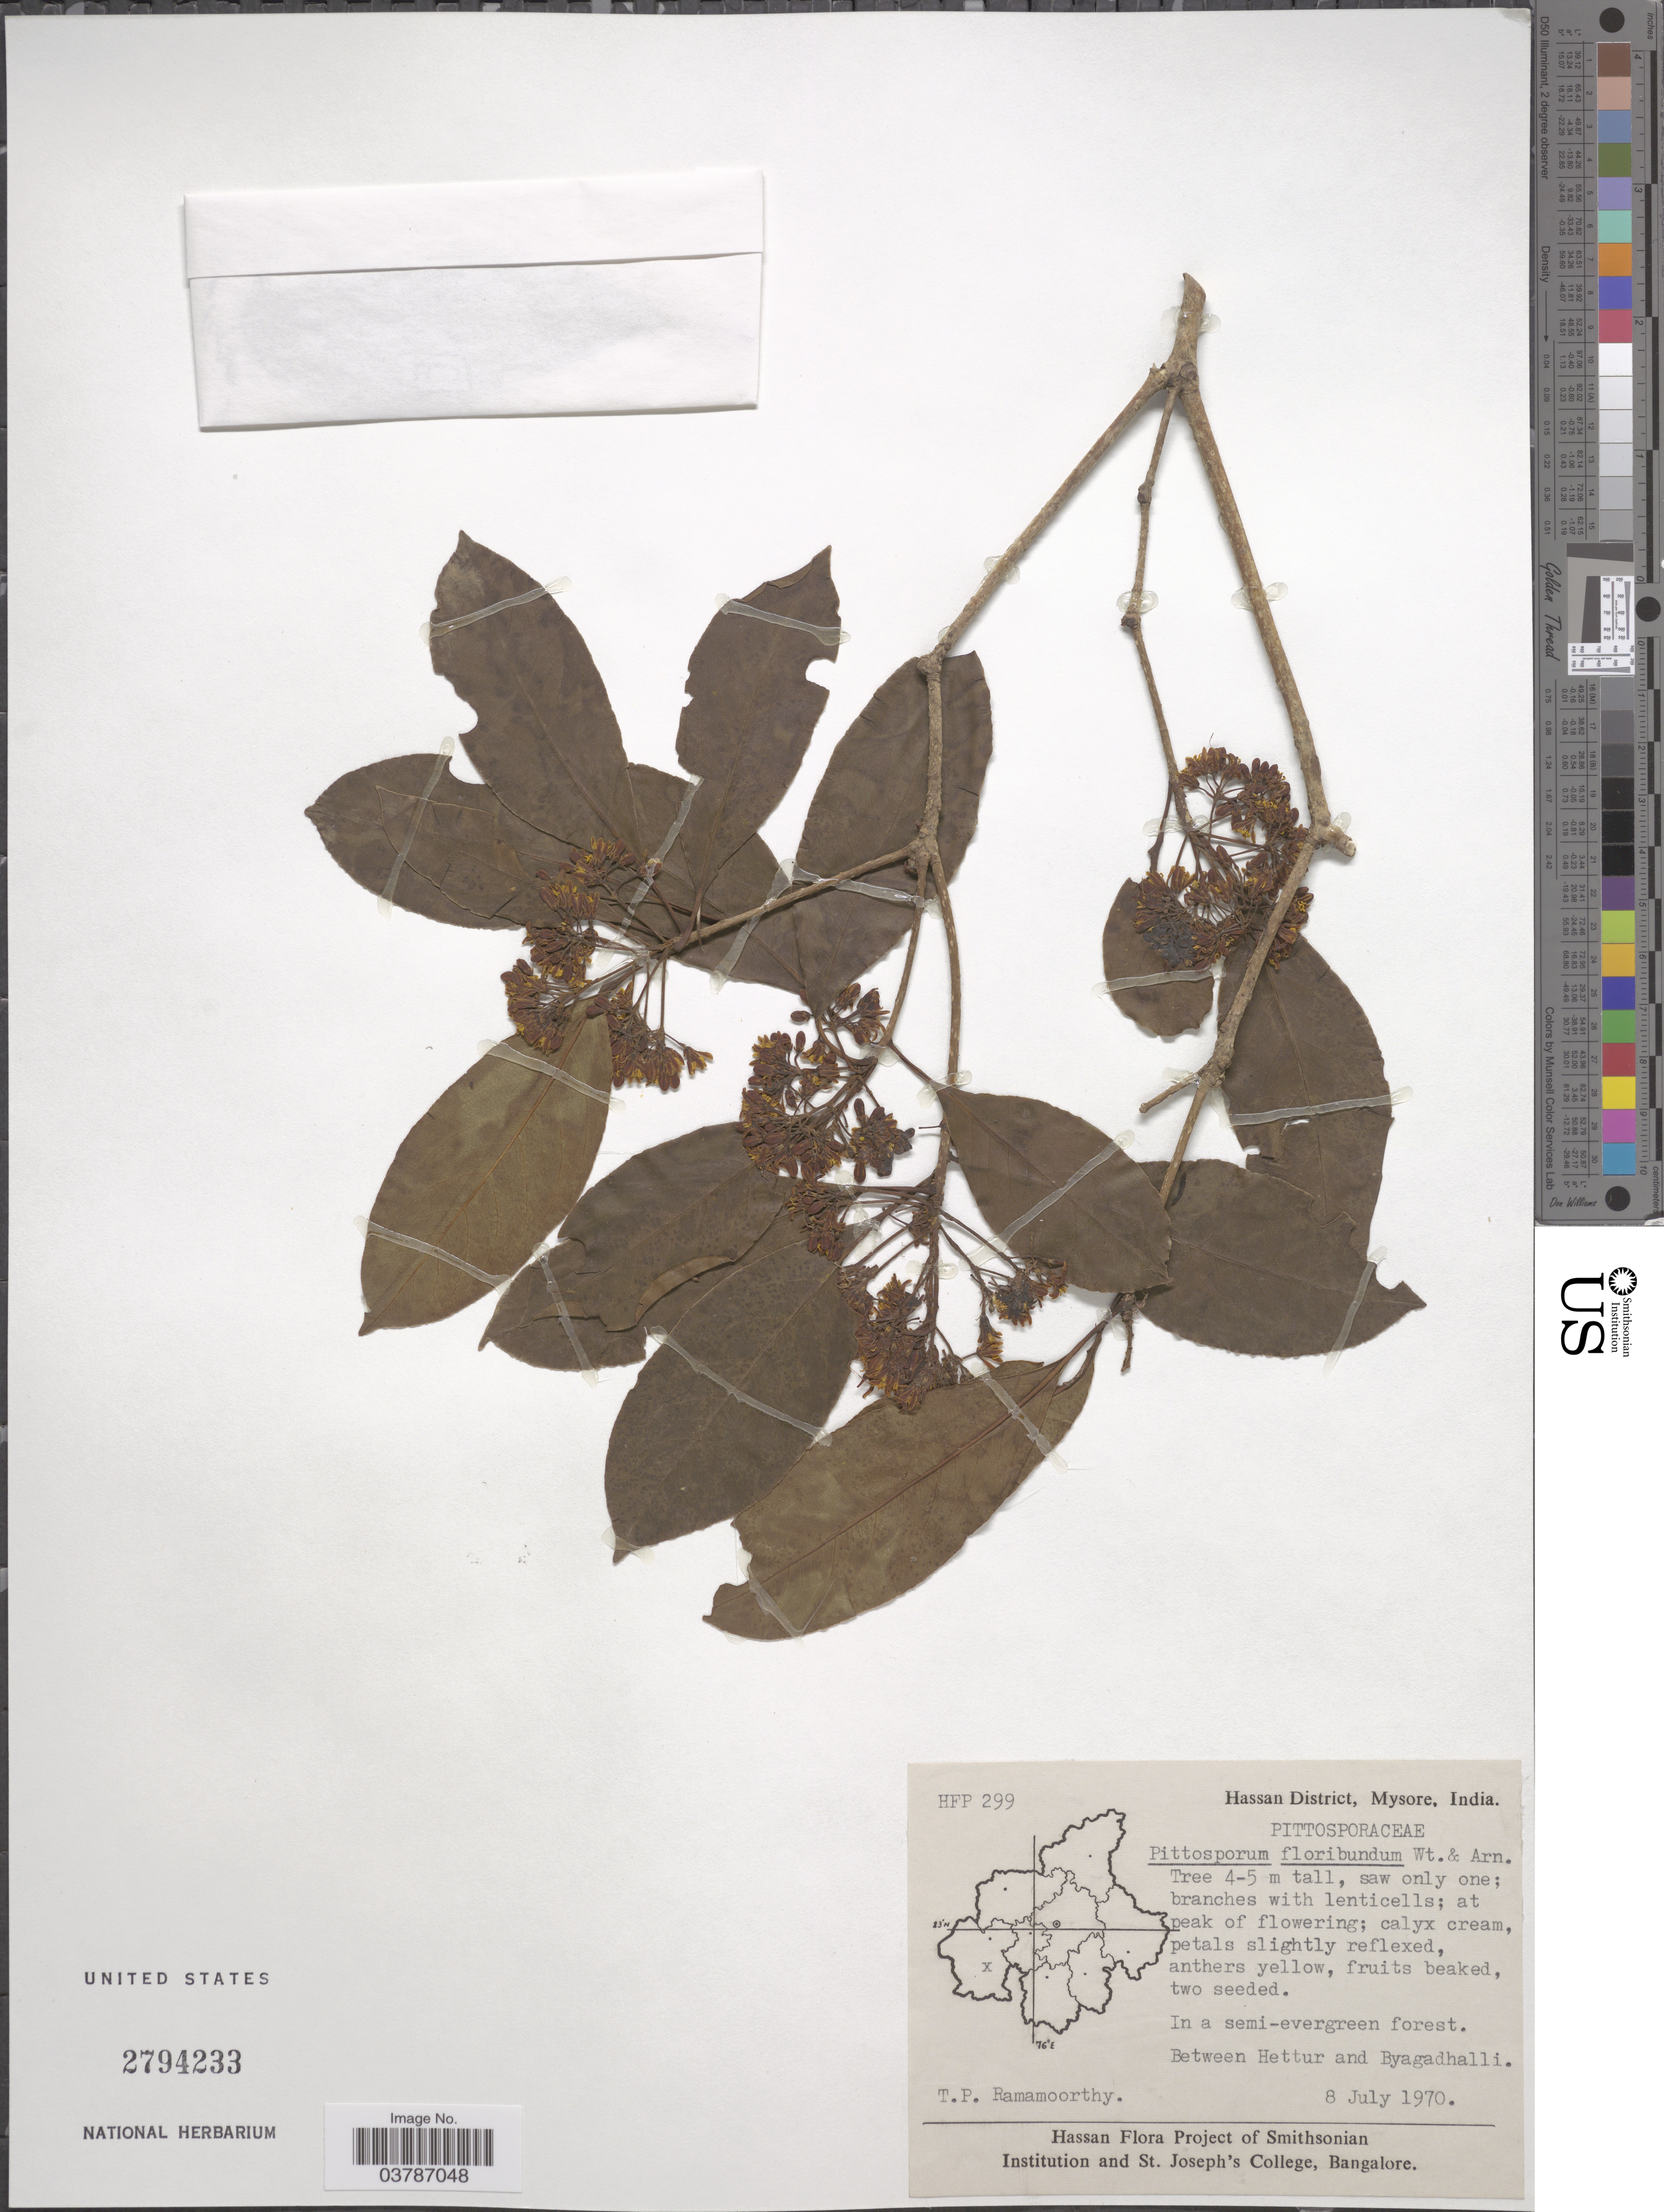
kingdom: Plantae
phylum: Tracheophyta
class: Magnoliopsida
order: Apiales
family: Pittosporaceae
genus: Pittosporum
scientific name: Pittosporum floribundum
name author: Wight & Arn.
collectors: T. P. Ramamoorthy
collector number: HFP299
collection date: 1970-07-08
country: India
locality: Hassan District, Mysore. In a semi-evergreen forest. Between Hettur and Byagadhalli.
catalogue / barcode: US 2794233